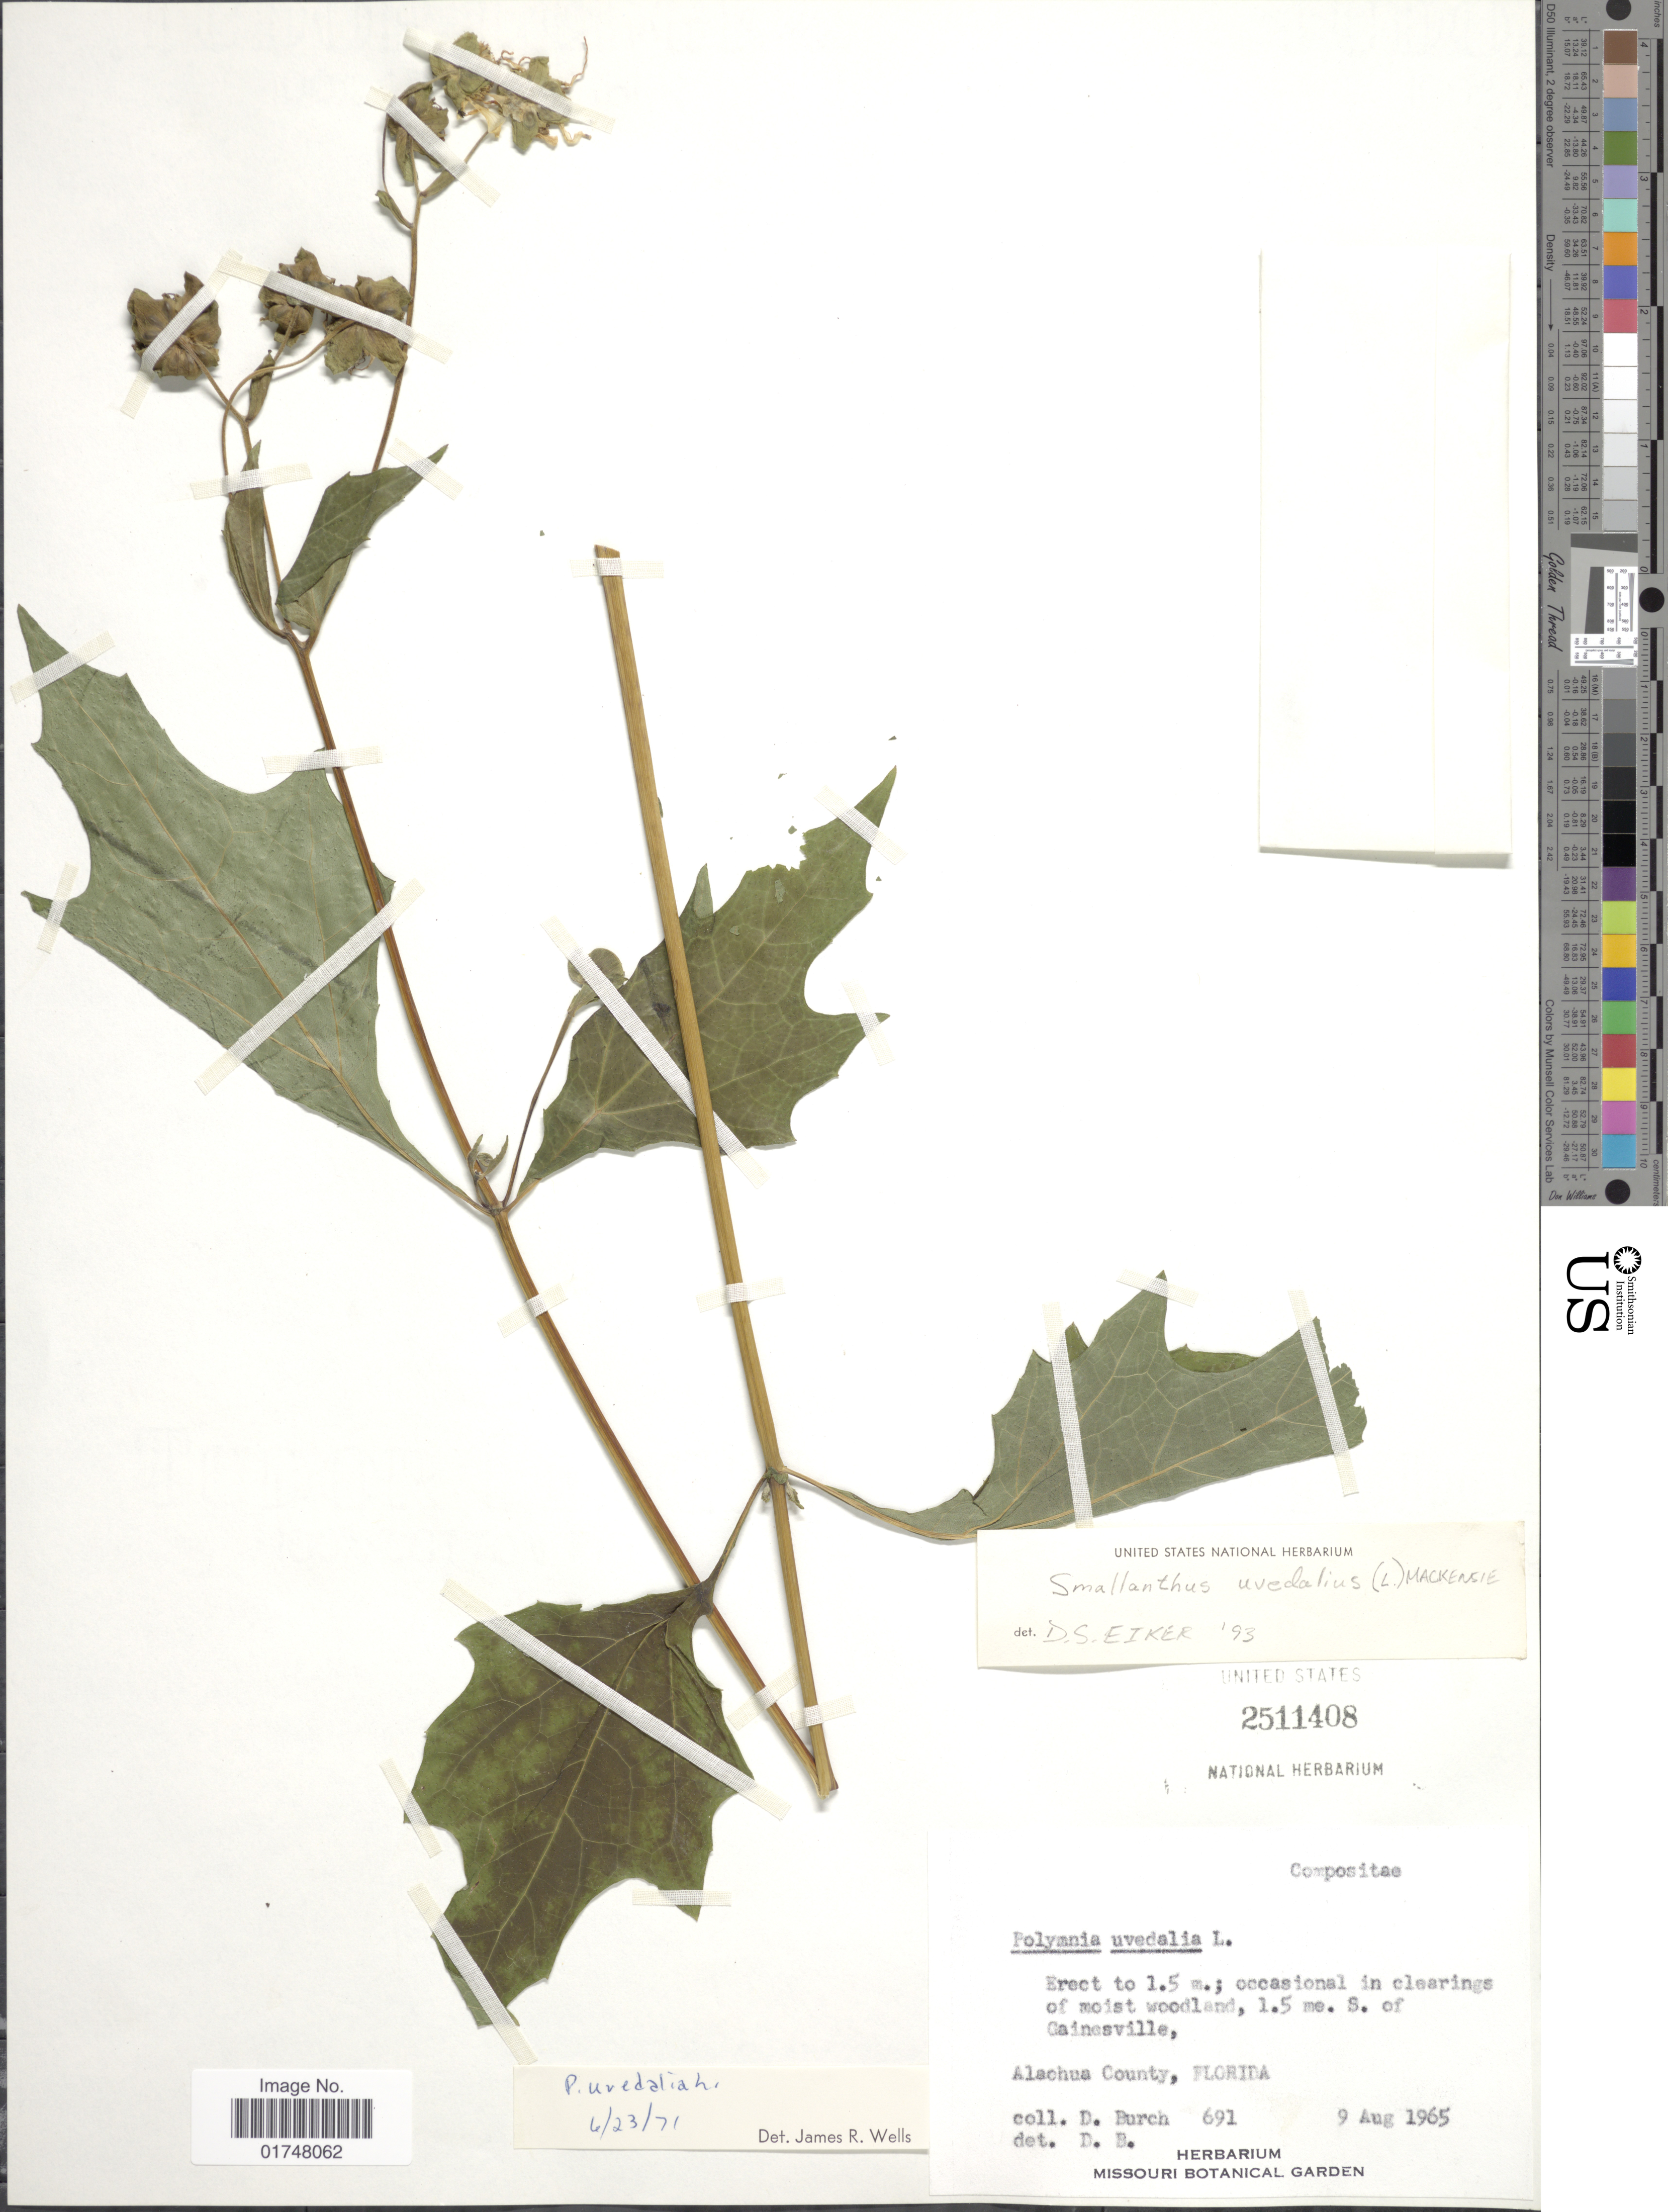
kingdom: Plantae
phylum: Tracheophyta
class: Magnoliopsida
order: Asterales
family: Asteraceae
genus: Smallanthus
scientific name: Smallanthus uvedalia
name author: (L.) Mack. ex Mack.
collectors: D. Burch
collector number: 691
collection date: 1965-08-09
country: United States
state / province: Florida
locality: Alachua County: Erect to 1.5 m.; occasional in clearings of moist woodland, 1.5 me. S. of Cainesville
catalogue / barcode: US 2511408